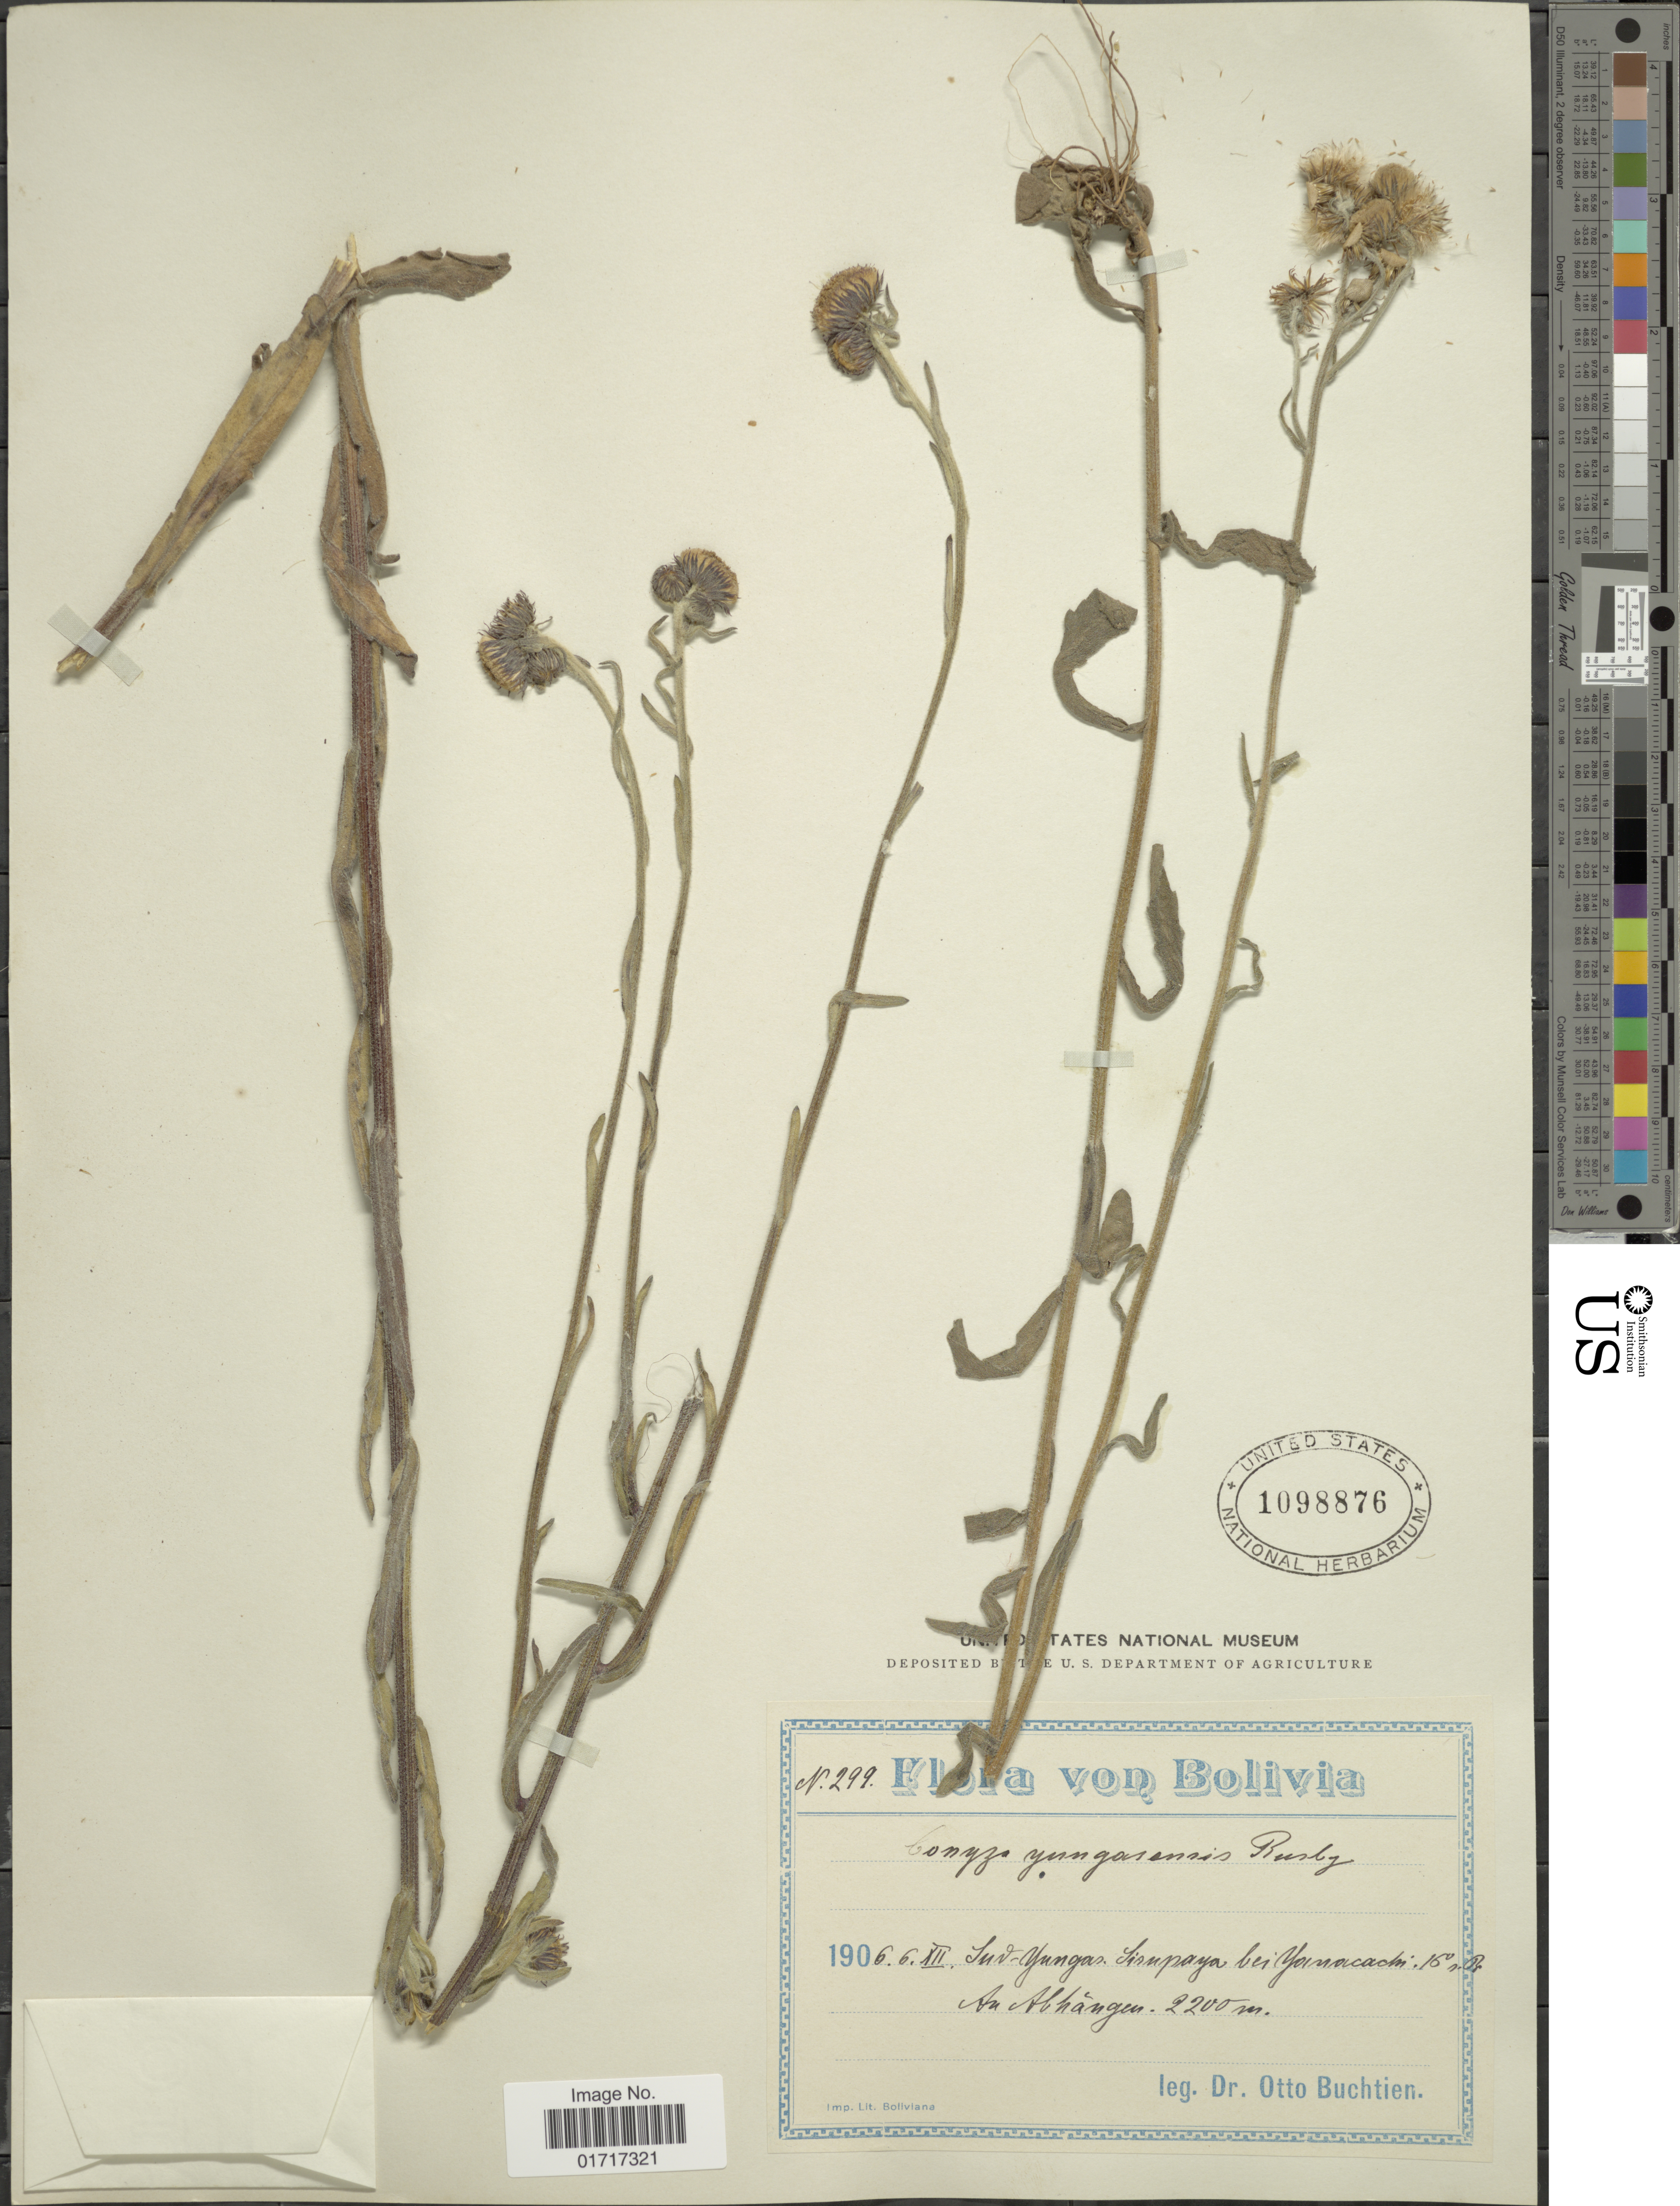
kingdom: Plantae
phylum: Tracheophyta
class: Magnoliopsida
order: Asterales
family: Asteraceae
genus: Conyza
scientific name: Conyza primulaefolia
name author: (Lam.) Cuatrec. & Lourteig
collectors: O. Buchtien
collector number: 299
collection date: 1906-12-06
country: Bolivia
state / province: La Paz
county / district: Sud Yungas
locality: Yanacachi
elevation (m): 2200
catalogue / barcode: US 1098876